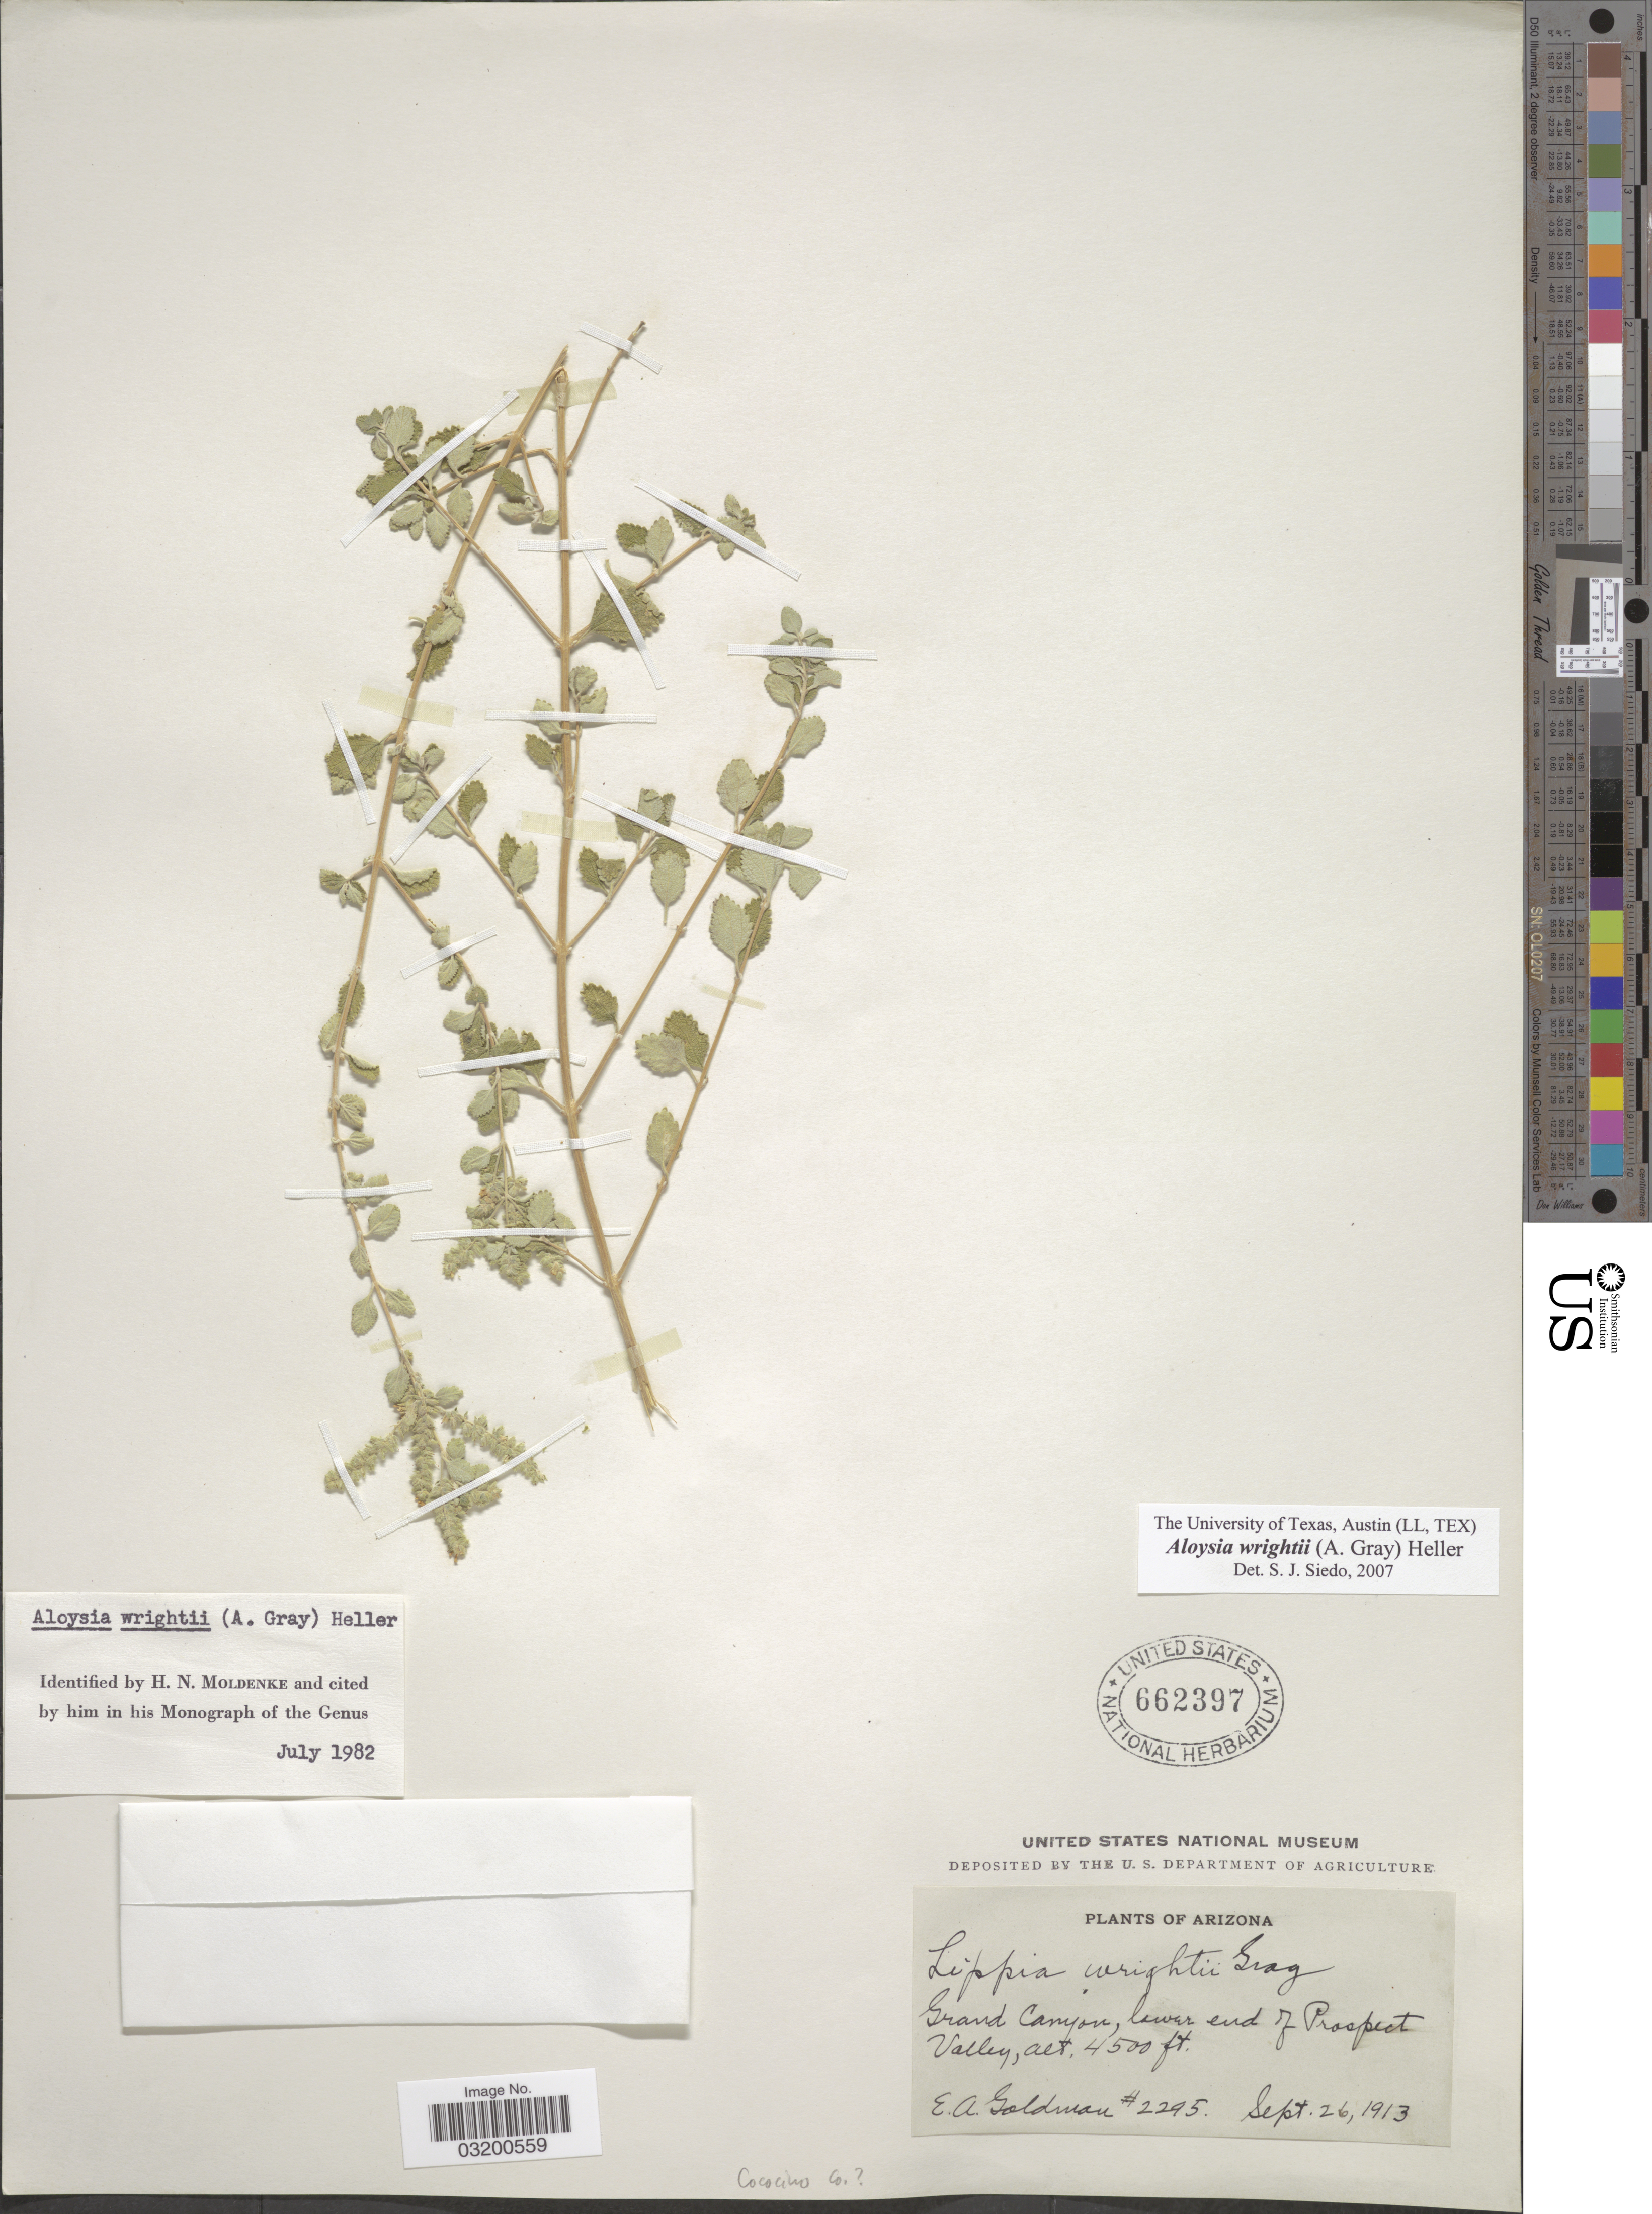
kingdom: Plantae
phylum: Tracheophyta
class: Magnoliopsida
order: Lamiales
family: Verbenaceae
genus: Aloysia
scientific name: Aloysia wrightii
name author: A. Heller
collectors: E. A. Goldman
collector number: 2295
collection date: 1913-09-26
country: United States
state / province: Arizona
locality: Grand Canyon, lower end of Prospect Valley. Cococino Co. [unsure placement]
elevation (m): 1372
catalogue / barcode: US 662397